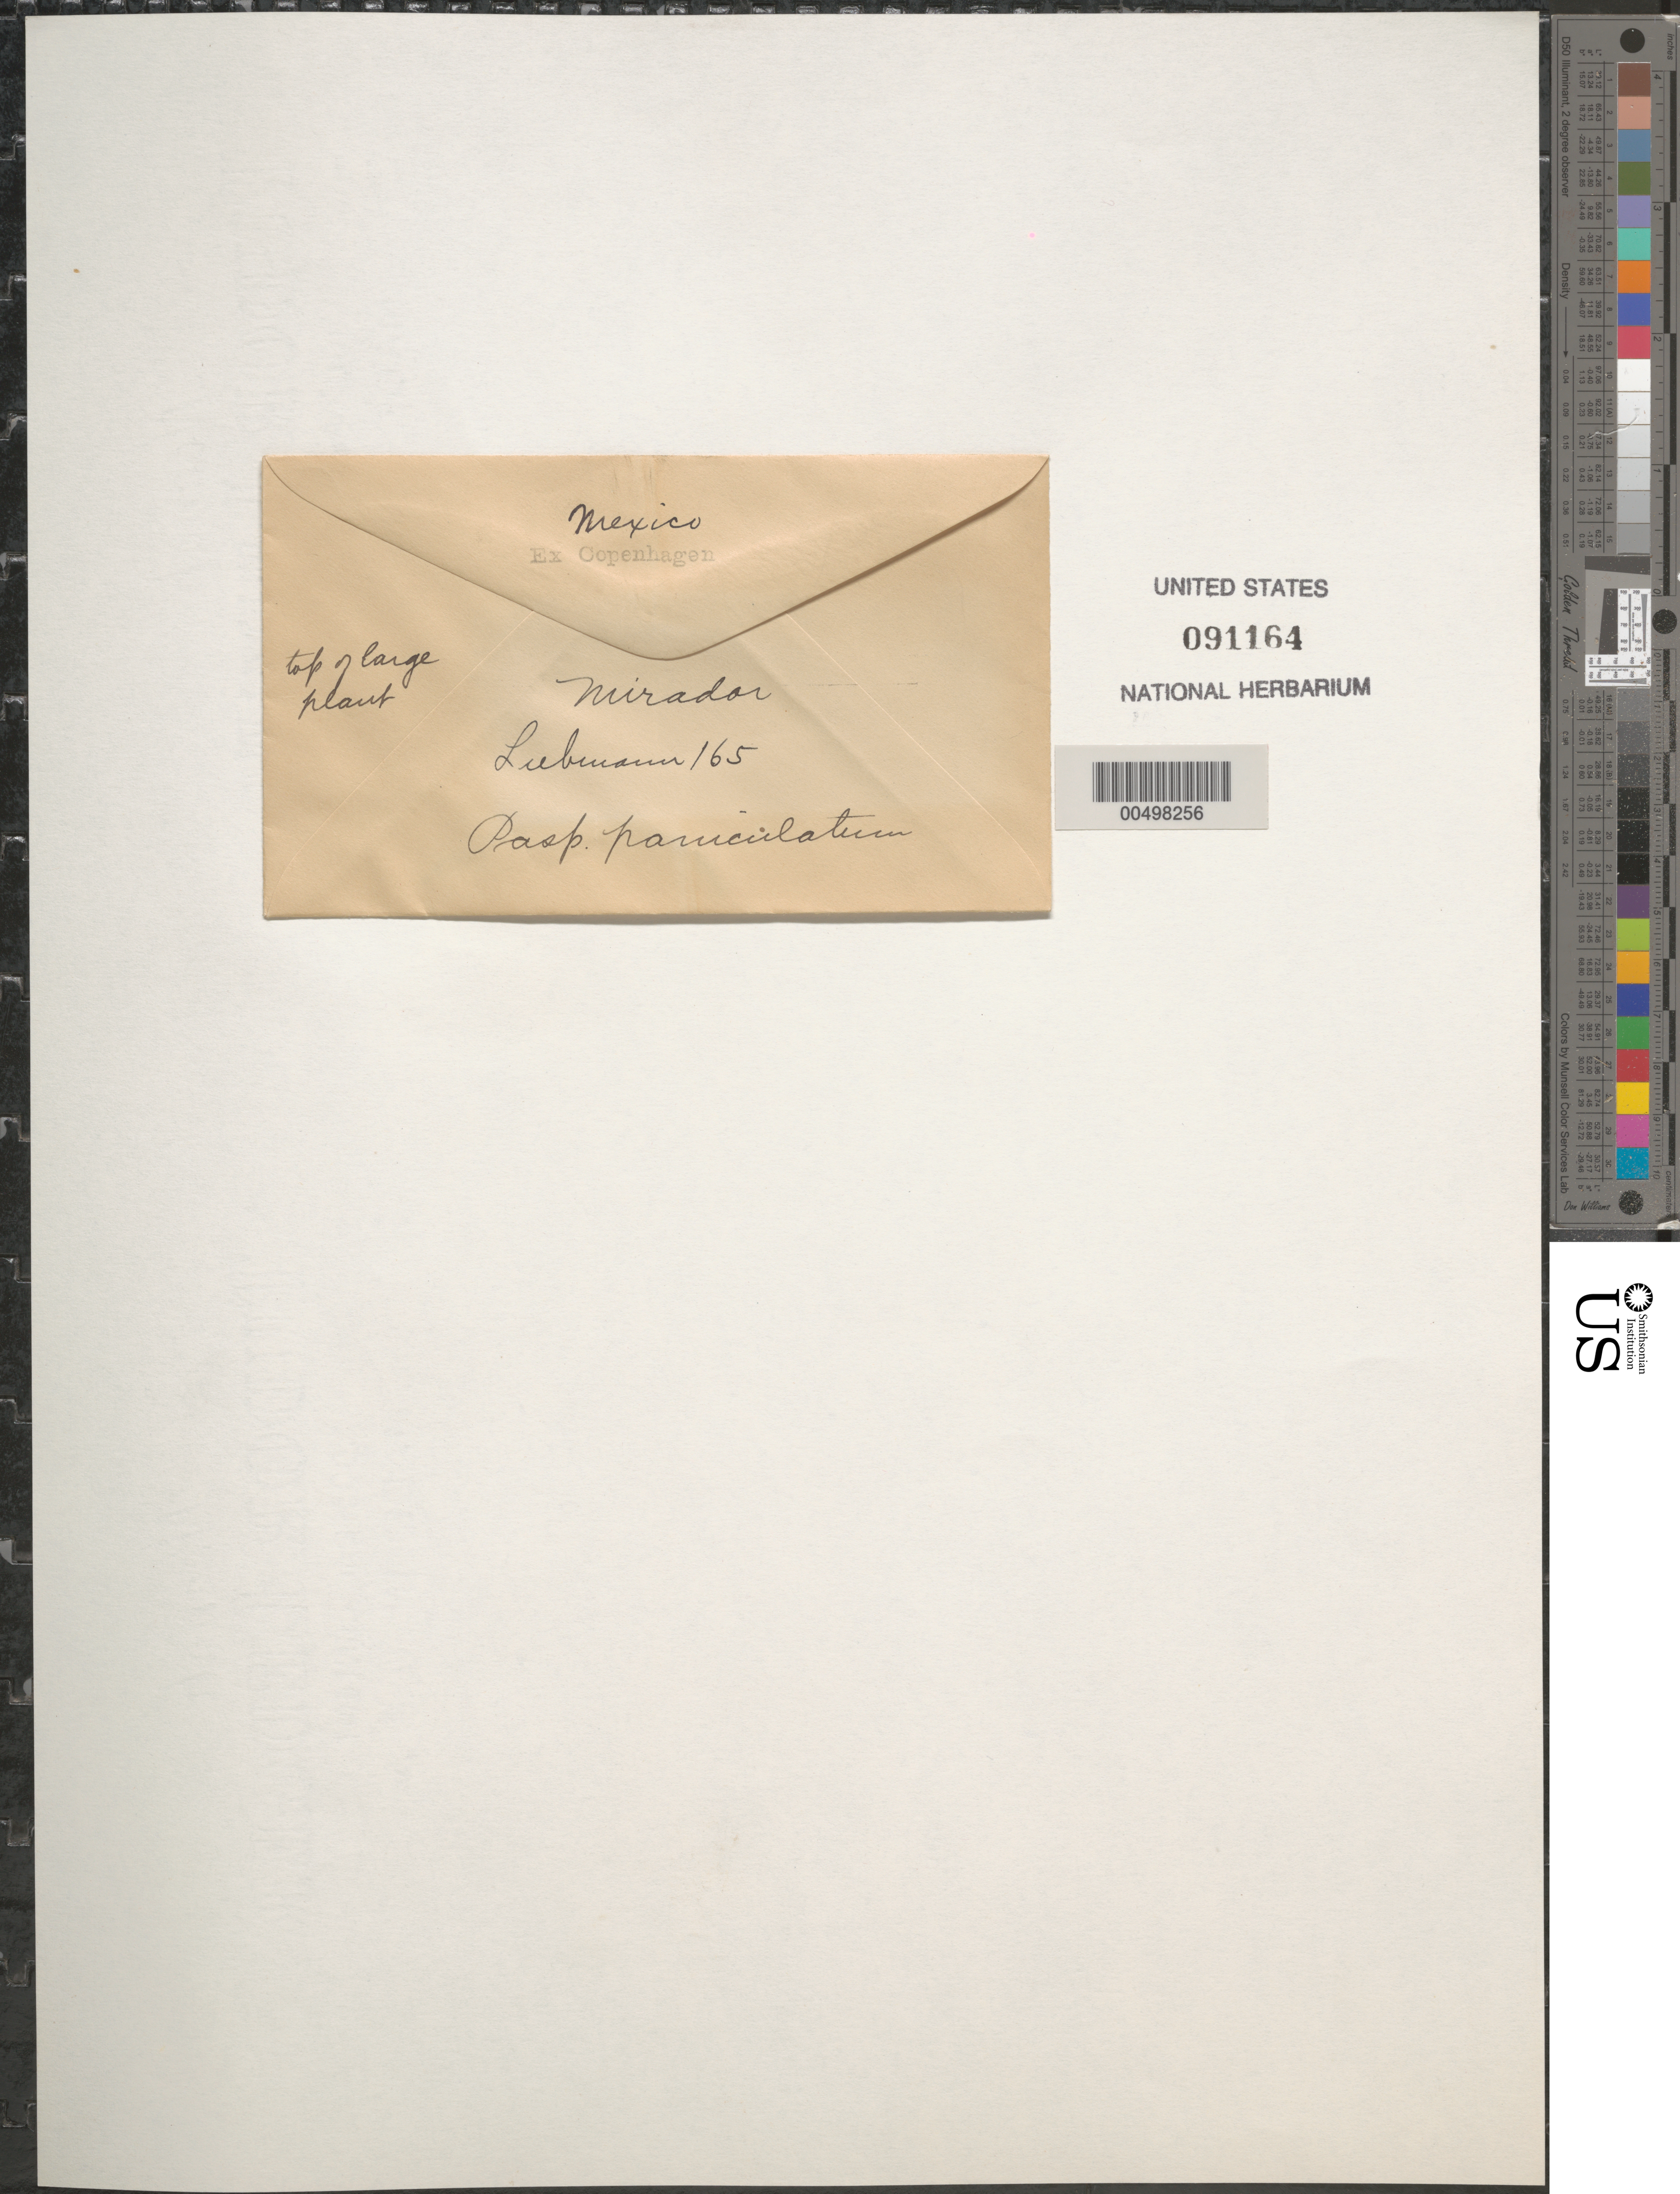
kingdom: Plantae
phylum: Tracheophyta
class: Liliopsida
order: Poales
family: Poaceae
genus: Paspalum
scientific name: Paspalum paniculatum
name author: L.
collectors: F. M. Liebmann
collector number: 165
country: Mexico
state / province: Veracruz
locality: Mirador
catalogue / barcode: US 91164